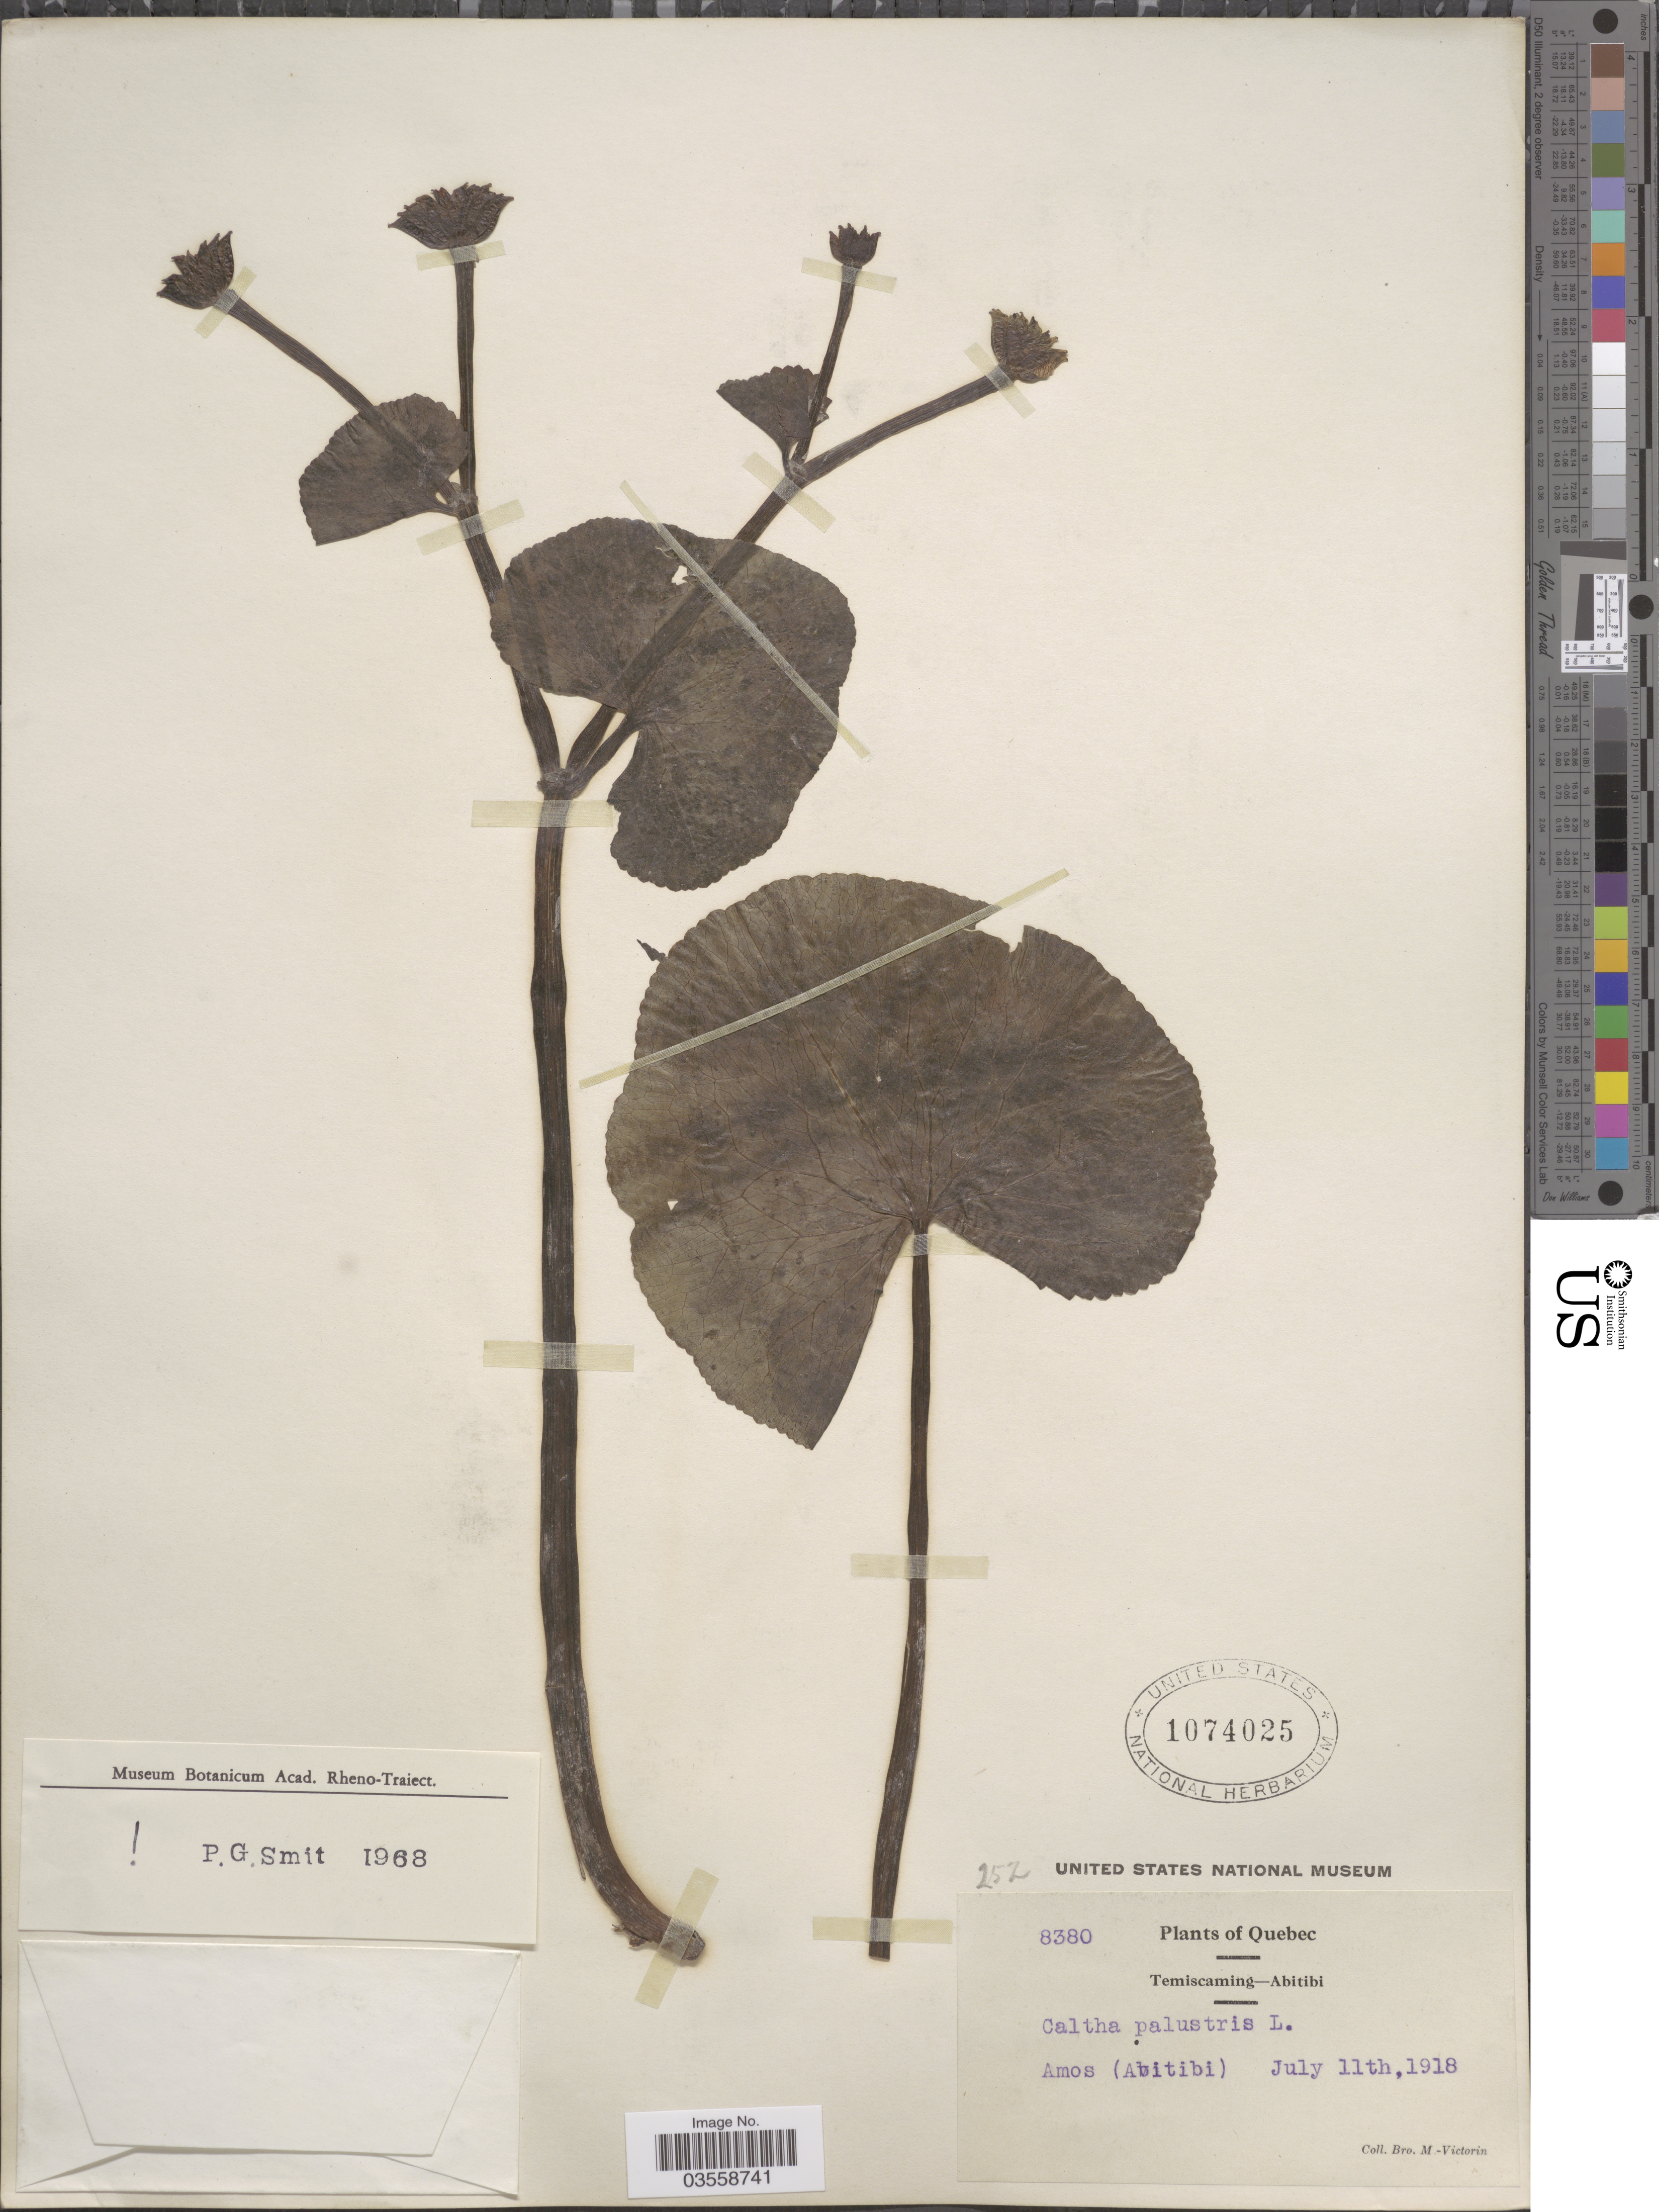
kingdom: Plantae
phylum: Tracheophyta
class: Magnoliopsida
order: Ranunculales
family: Ranunculaceae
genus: Caltha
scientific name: Caltha palustris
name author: L.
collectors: Fr. Marie-Victorin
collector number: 8380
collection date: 1918-07-11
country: Canada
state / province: Quebec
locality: Temiscaming - Abitibi. Amos (Abitibi).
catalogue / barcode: US 1074025